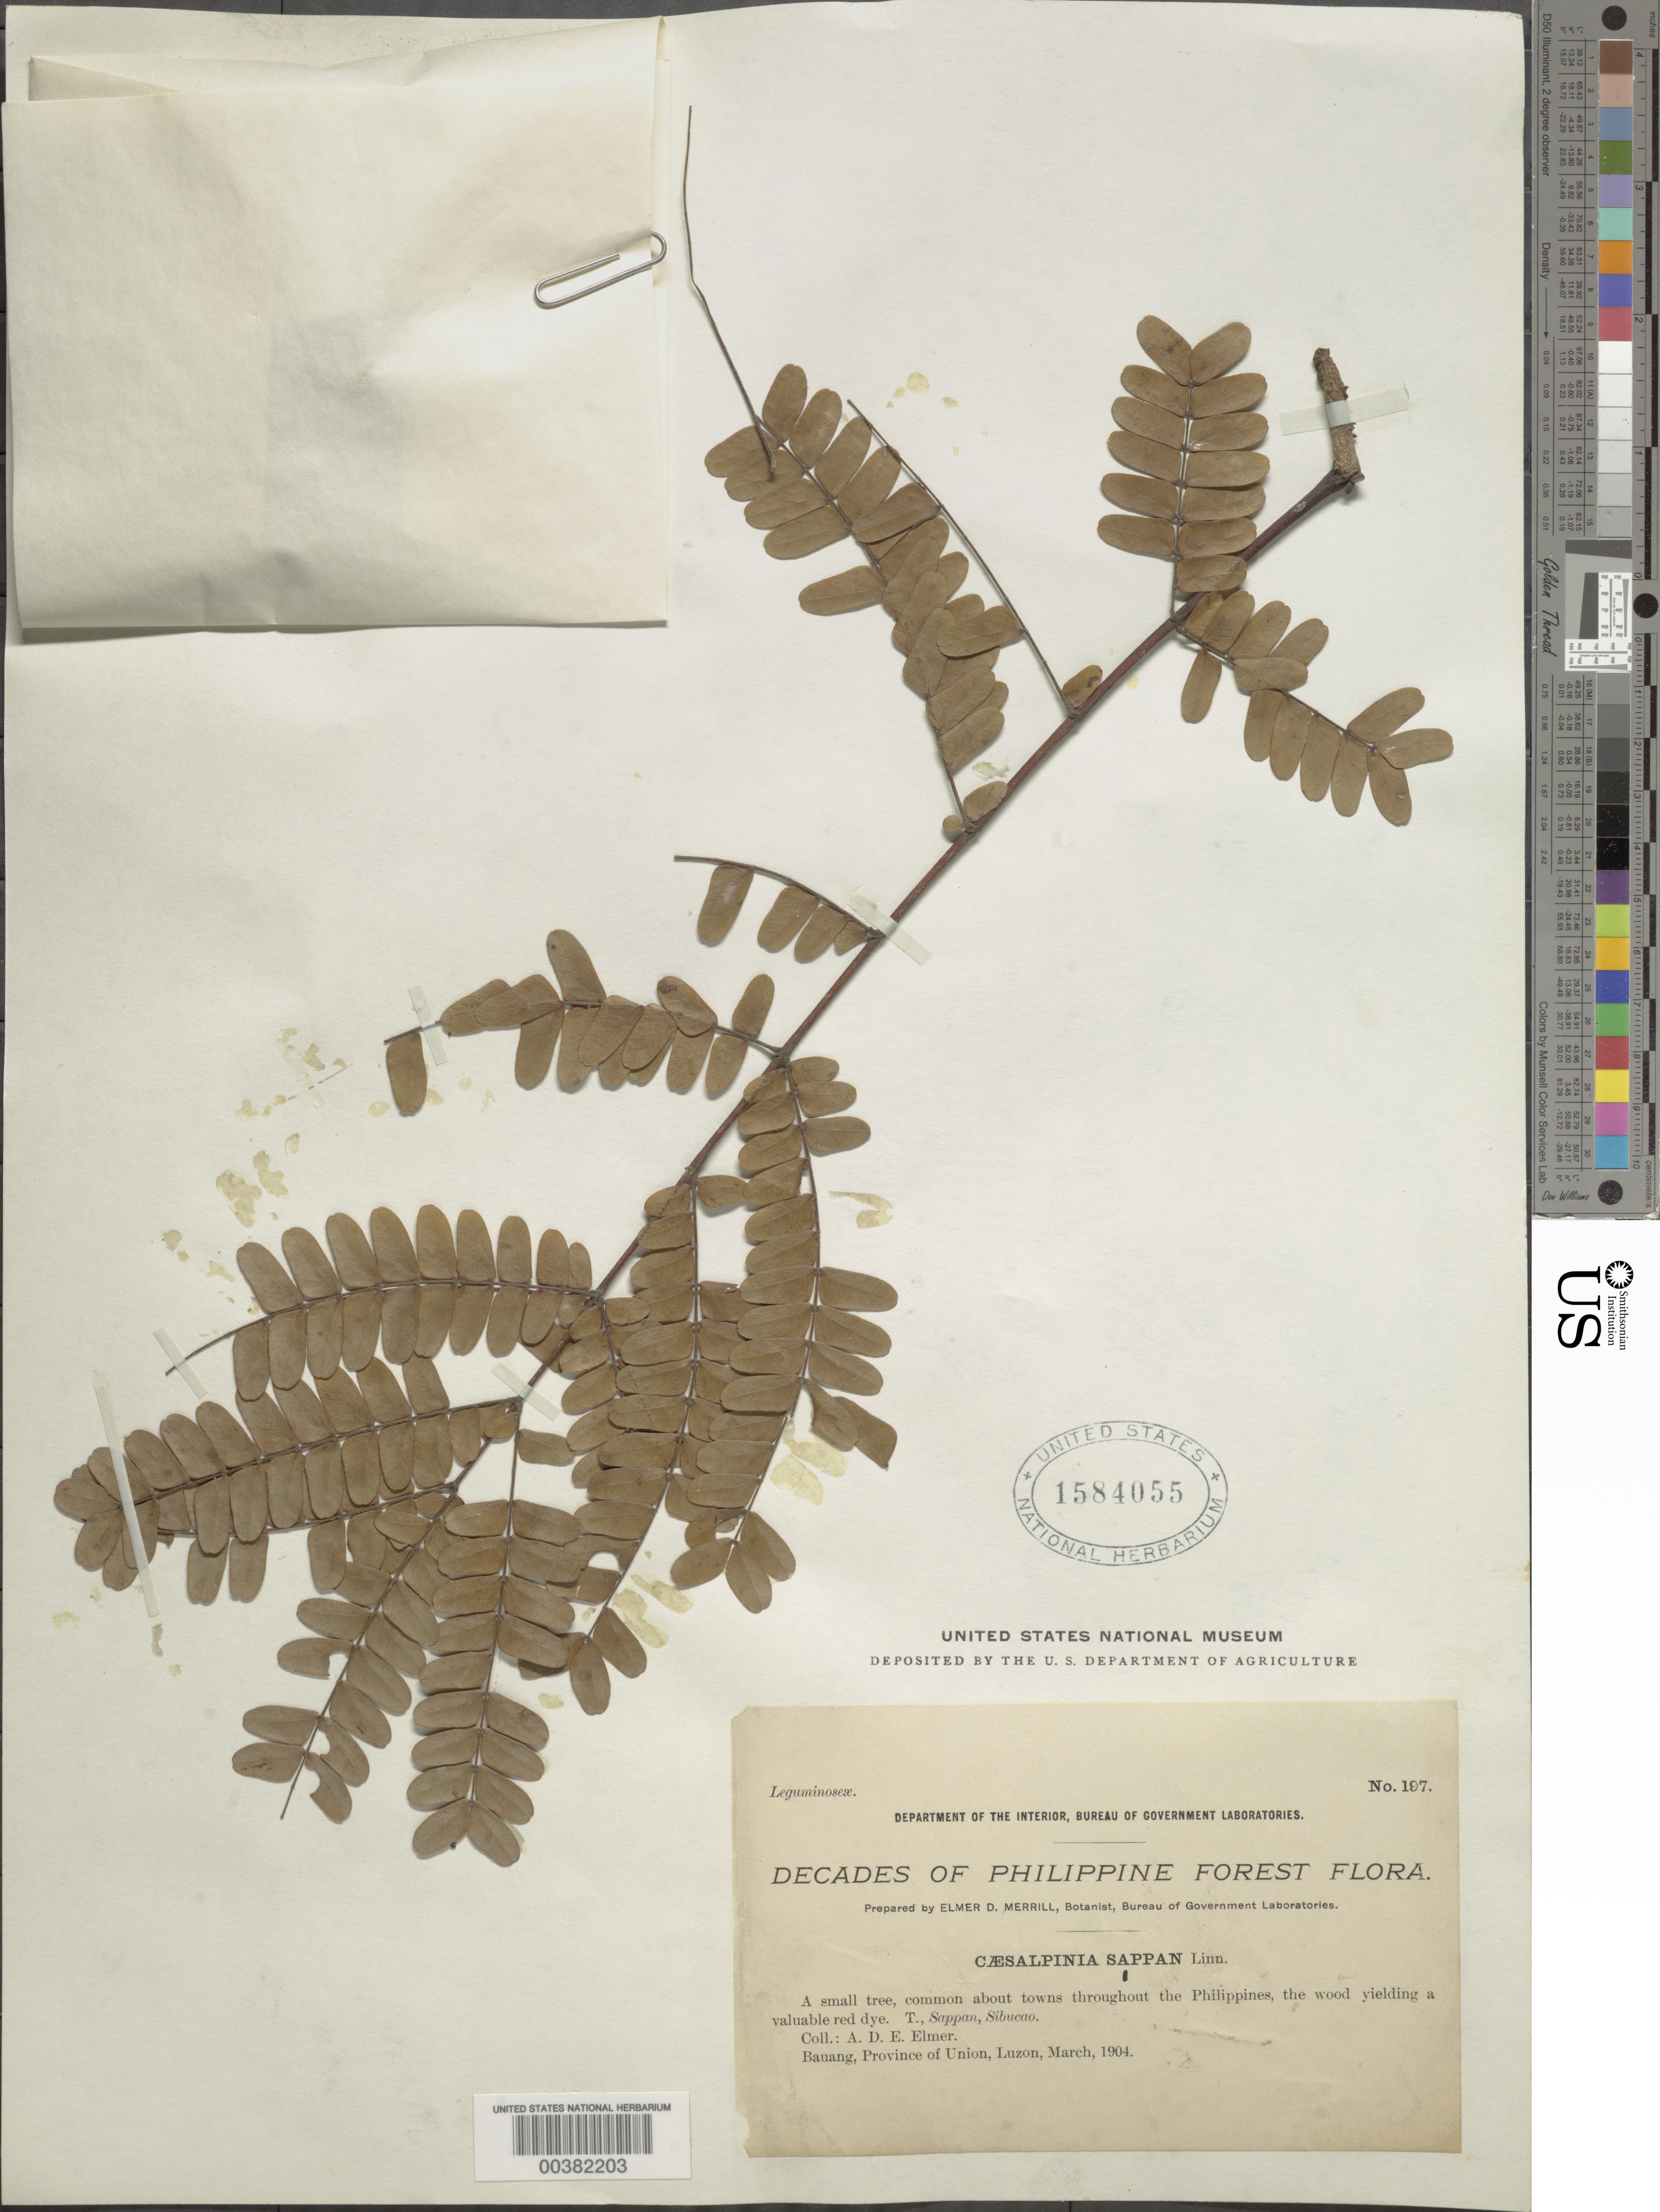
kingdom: Plantae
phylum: Tracheophyta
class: Magnoliopsida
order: Fabales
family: Fabaceae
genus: Biancaea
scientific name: Biancaea sappan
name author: (L.) Tod.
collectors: A. D. E. Elmer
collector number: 197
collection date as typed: Mar 1904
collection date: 1904-03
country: Philippines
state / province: Ilocos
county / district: La Union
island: Luzon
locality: Bauang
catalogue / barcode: US 1584055